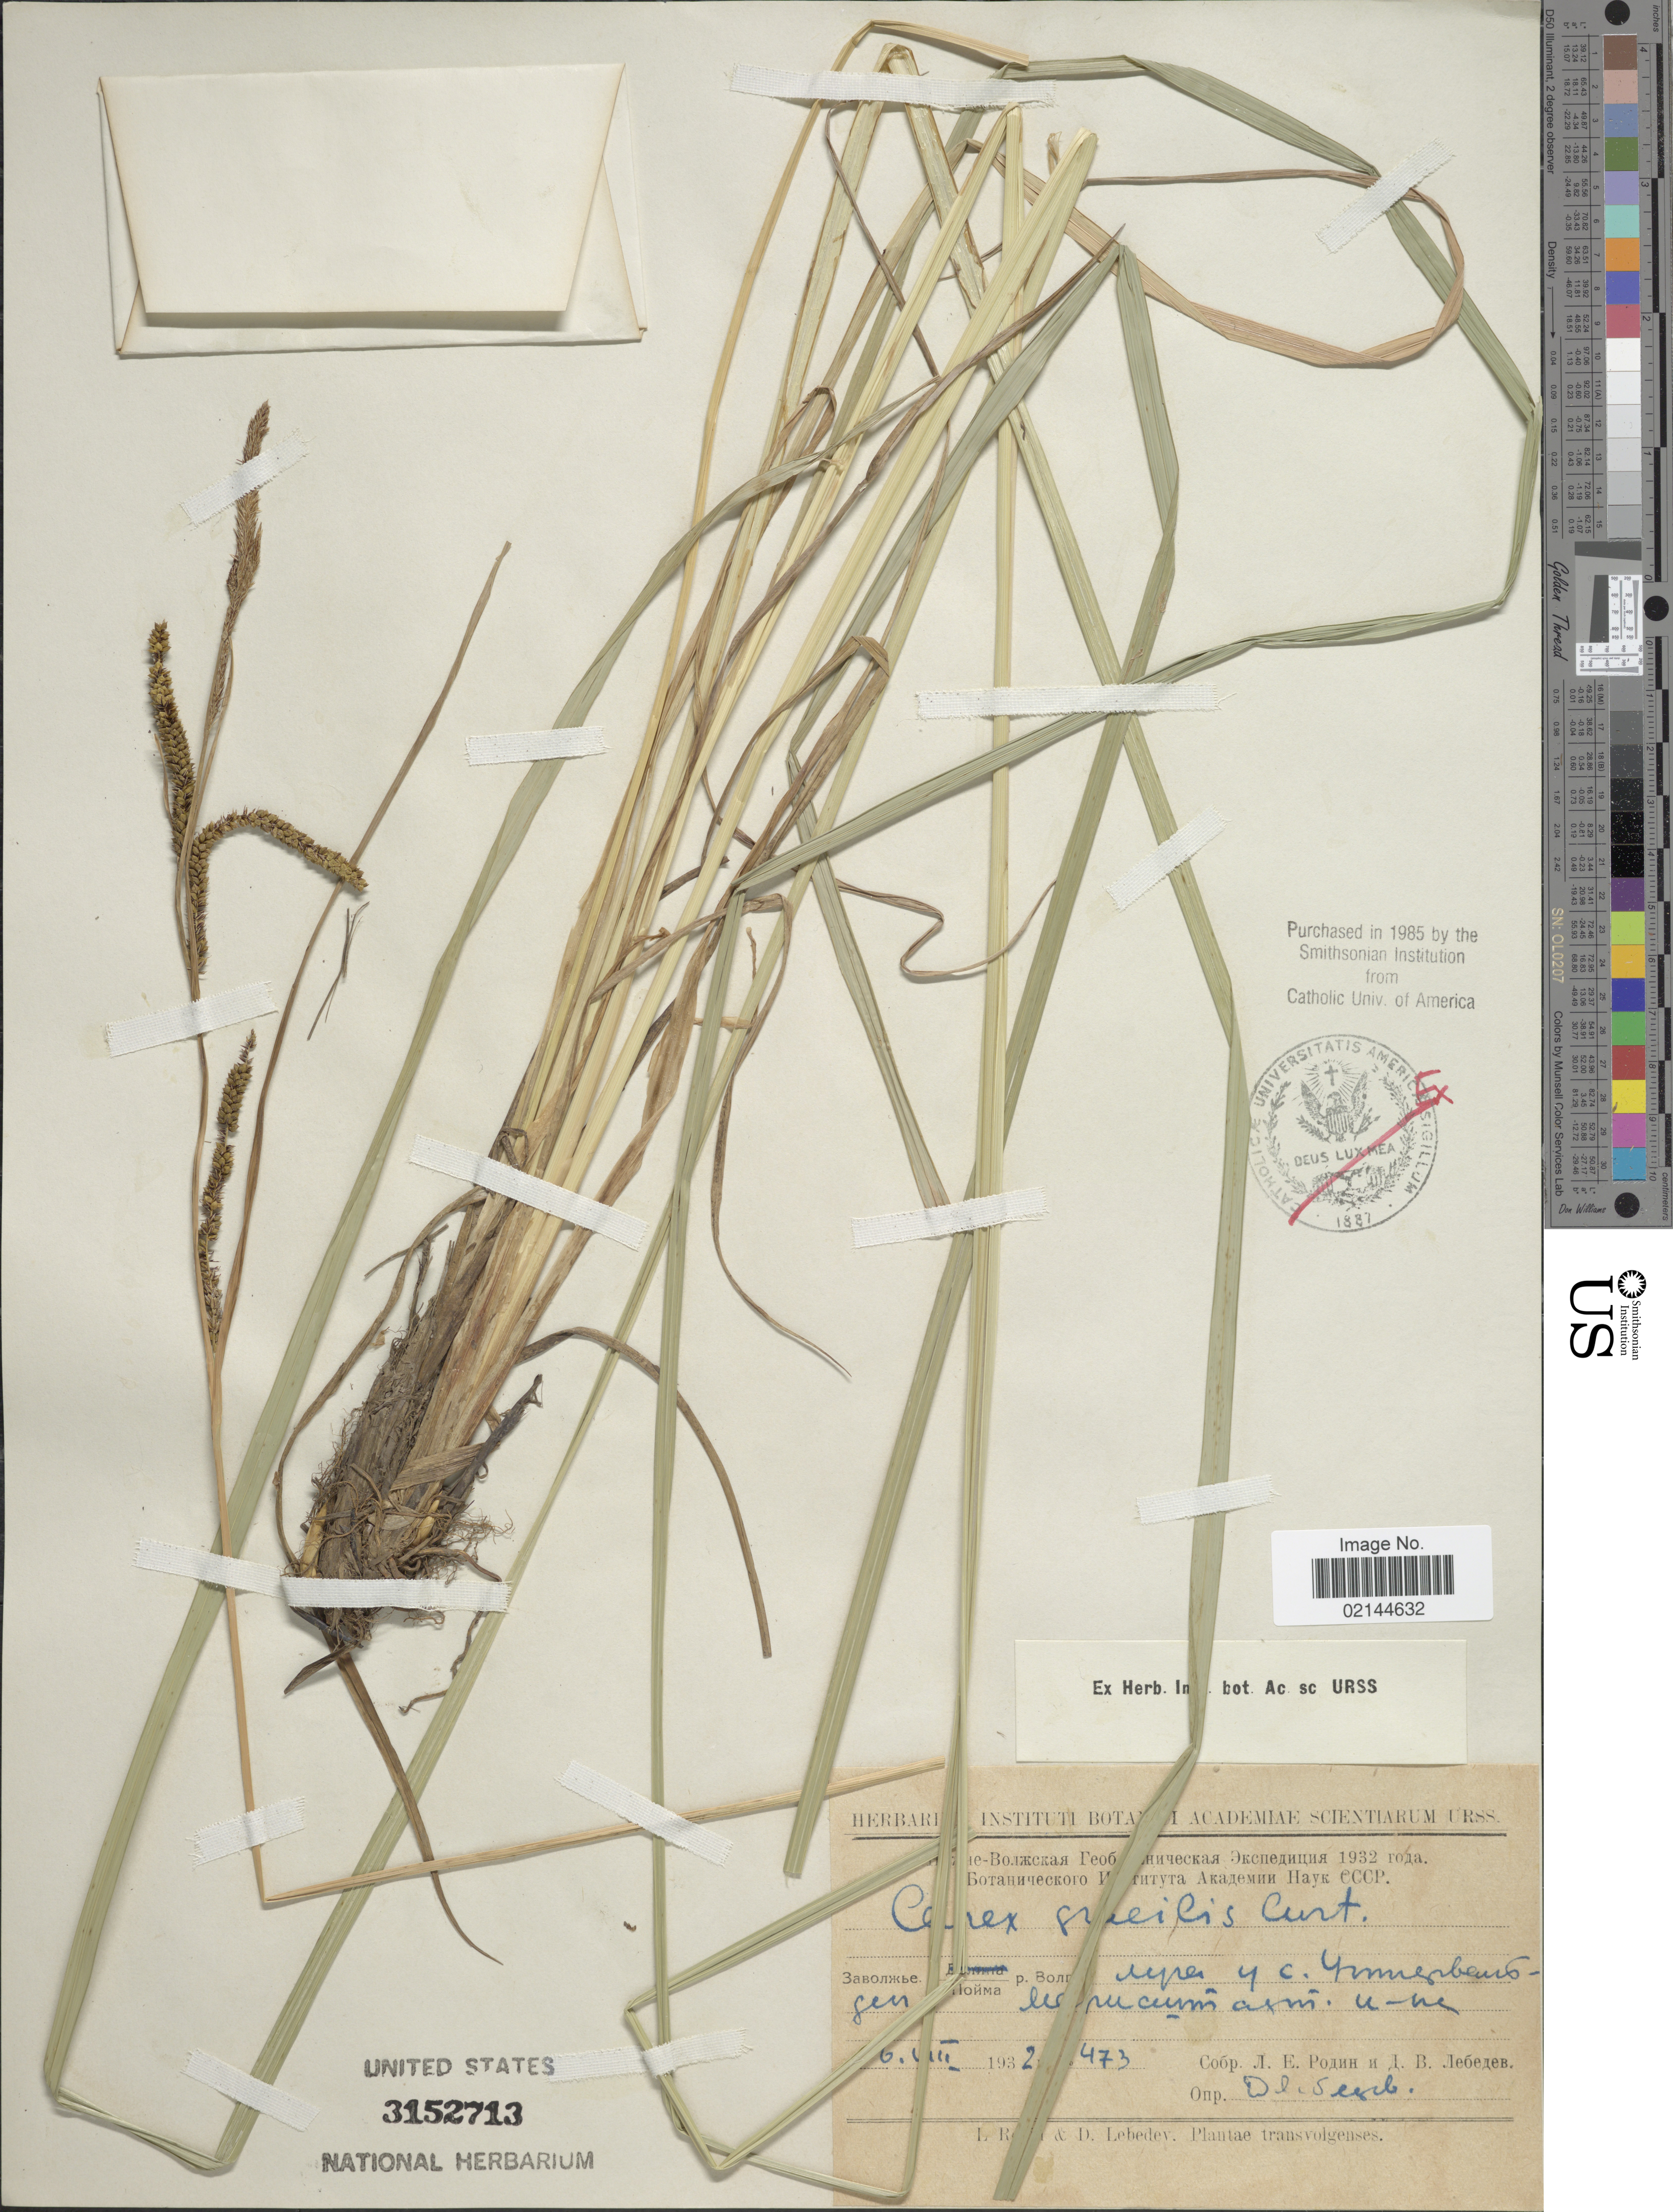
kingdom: Plantae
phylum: Tracheophyta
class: Liliopsida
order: Poales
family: Cyperaceae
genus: Carex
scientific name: Carex acuta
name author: L.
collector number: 473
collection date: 1932-08-06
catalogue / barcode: US 3152713